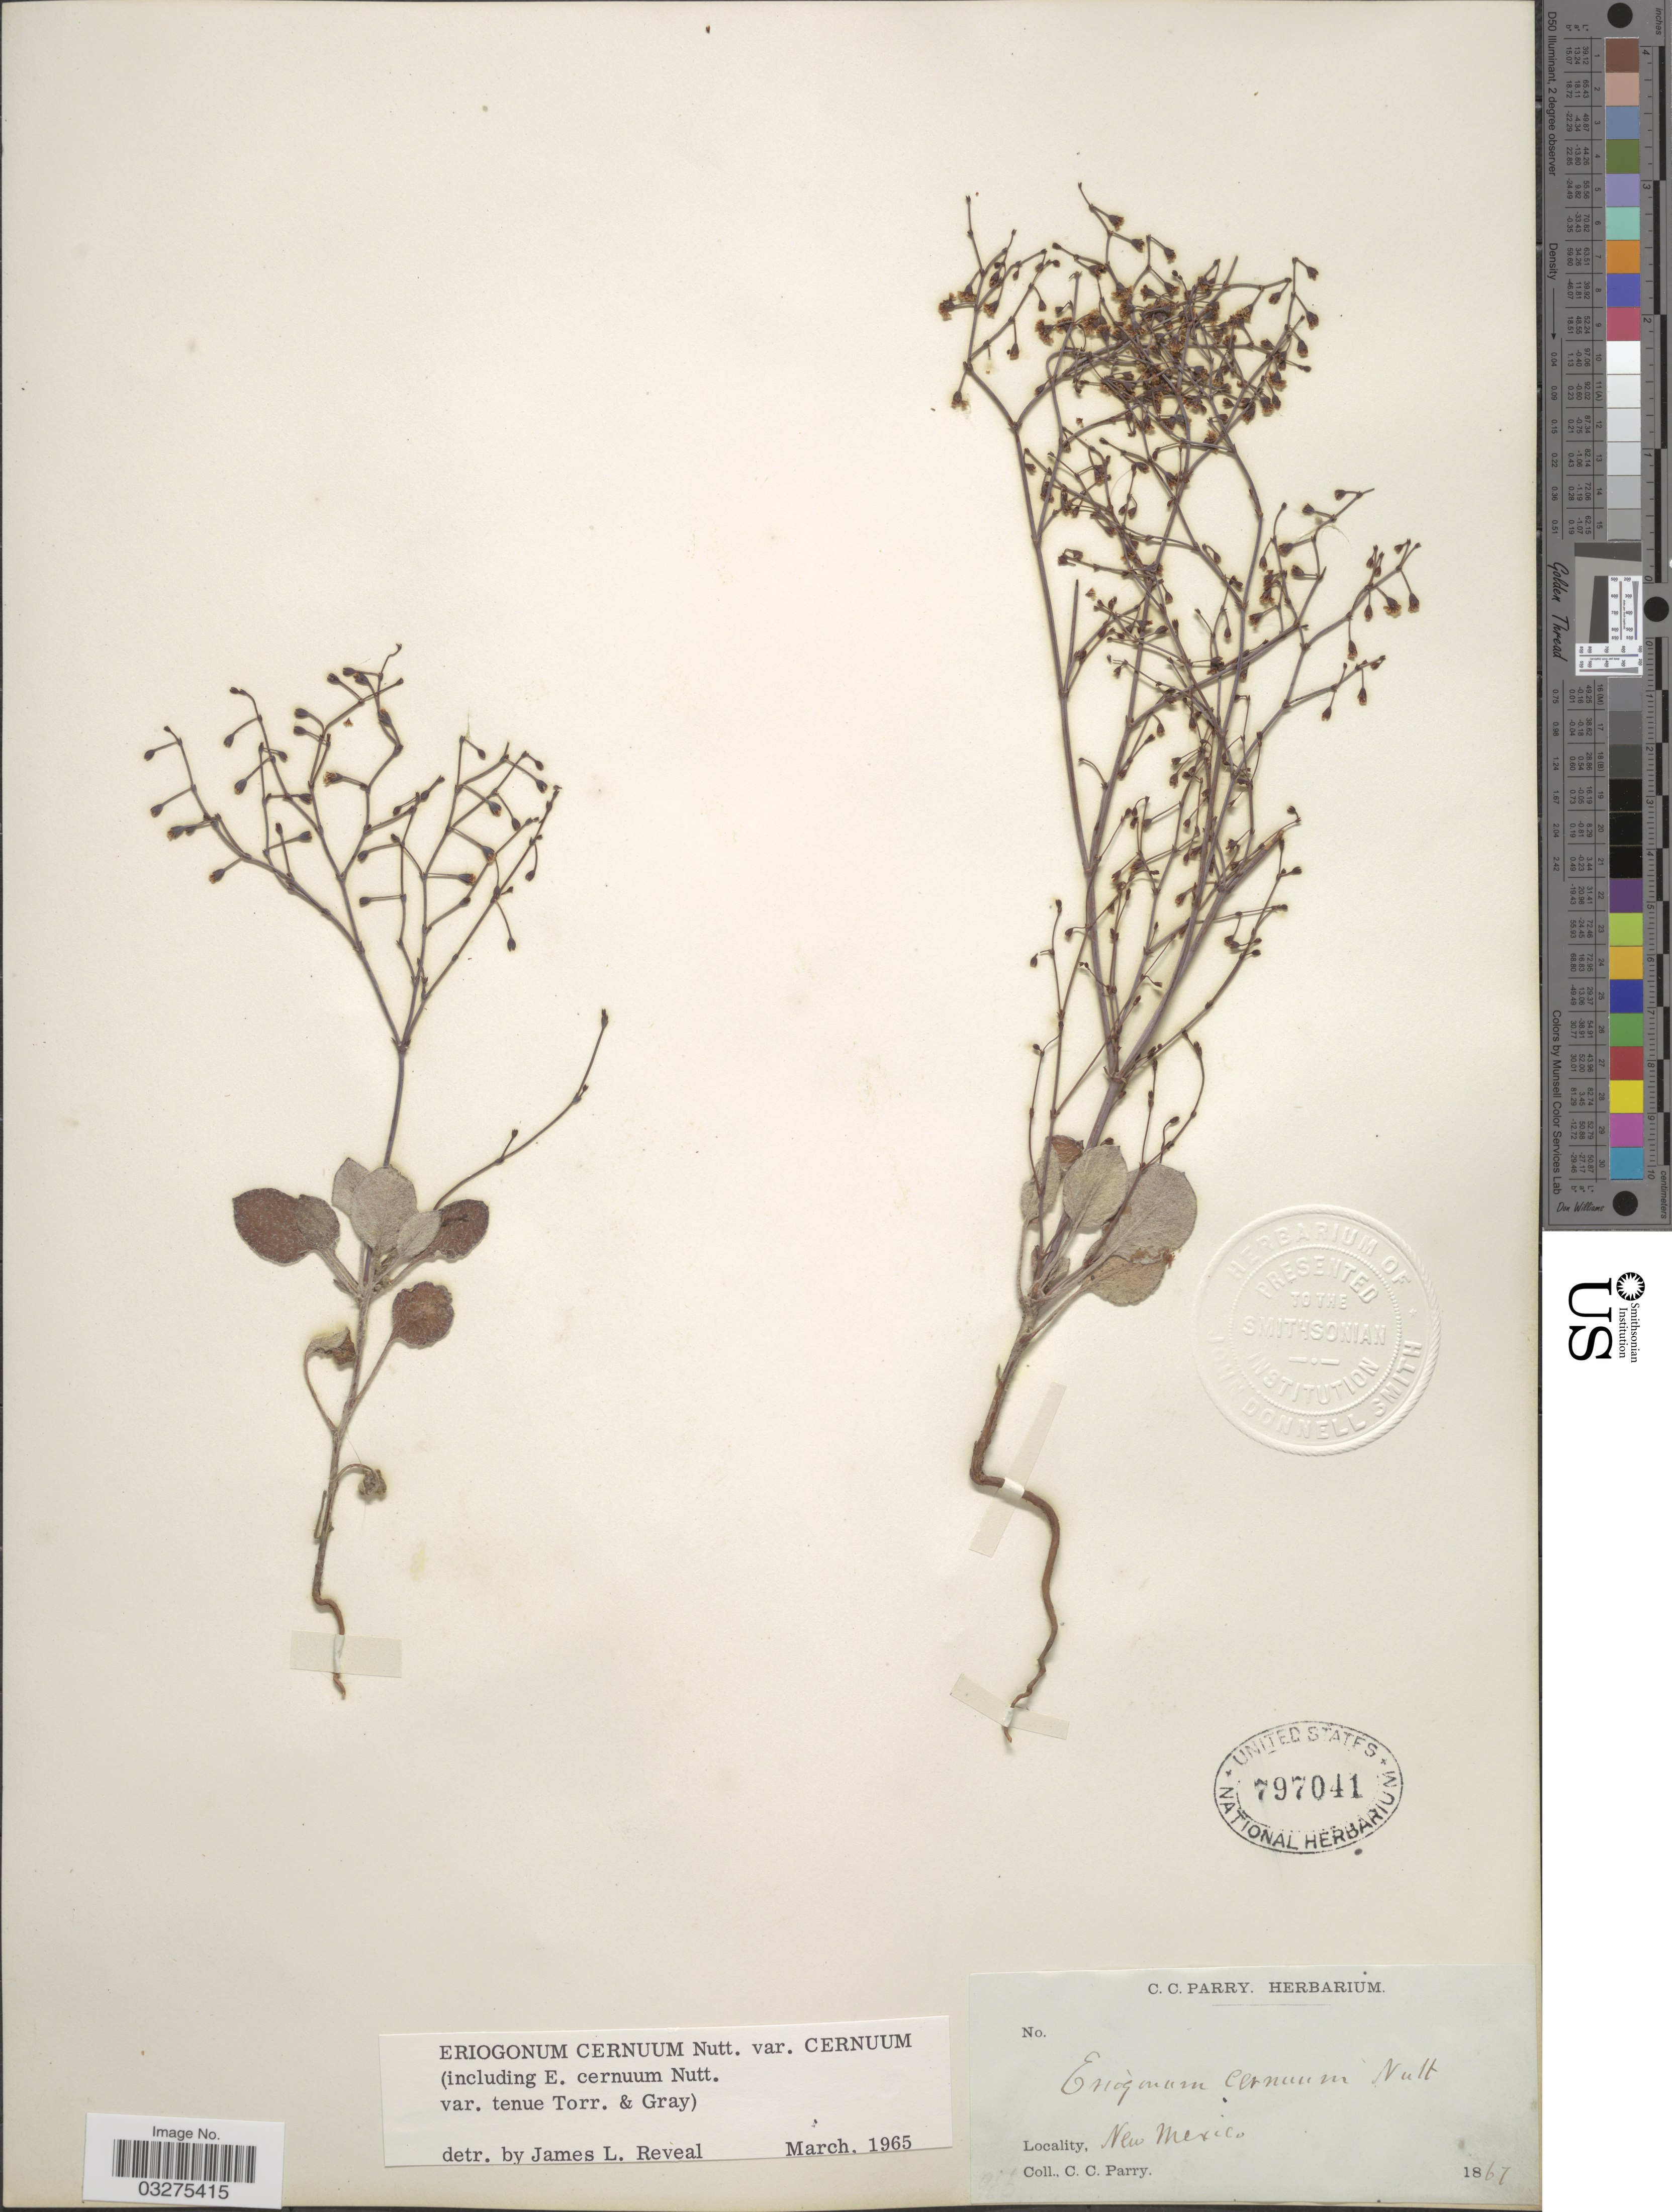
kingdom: Plantae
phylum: Tracheophyta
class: Magnoliopsida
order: Caryophyllales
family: Polygonaceae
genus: Eriogonum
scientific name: Eriogonum cernuum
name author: Nutt.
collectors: C. C. Parry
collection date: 1867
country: United States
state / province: New Mexico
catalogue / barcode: US 797041